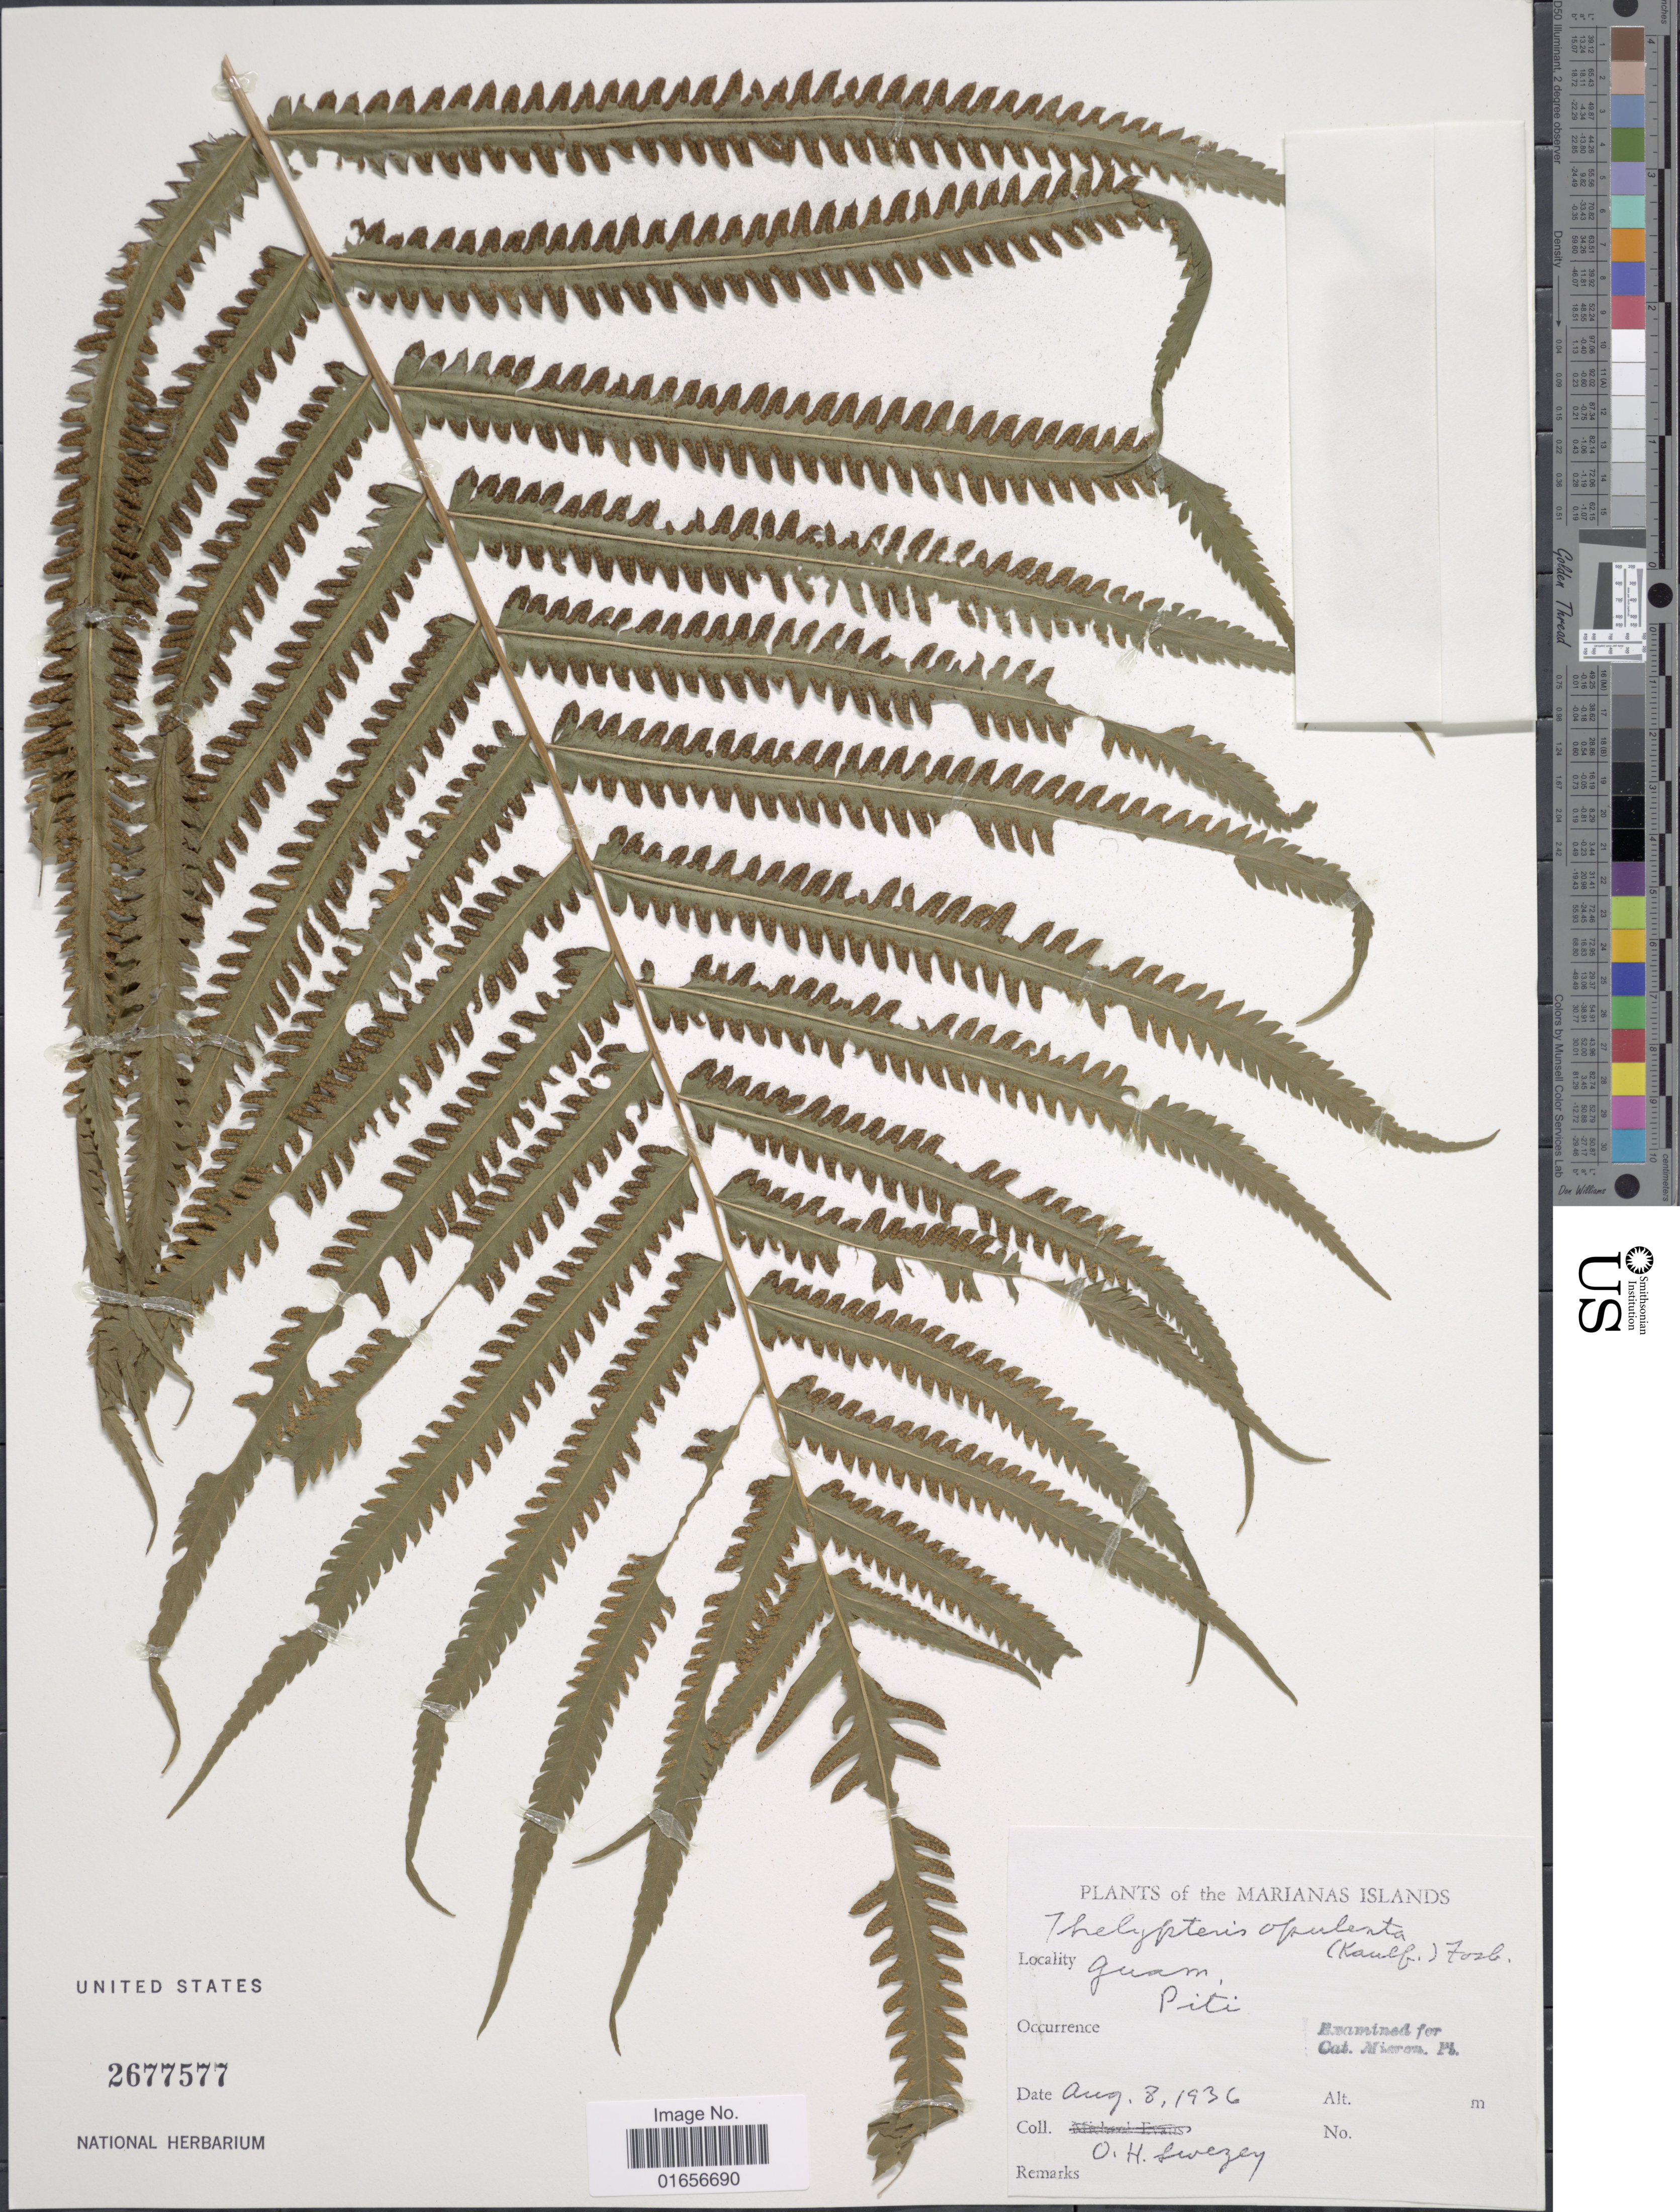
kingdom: Plantae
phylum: Tracheophyta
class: Polypodiopsida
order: Polypodiales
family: Thelypteridaceae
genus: Amphineuron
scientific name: Amphineuron opulentum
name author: (Kaulf.) Holttum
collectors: O. H. Swezey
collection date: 1936-08-08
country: Northern Mariana Islands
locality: The Marianas Islands, Guam, Piti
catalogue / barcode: US 2677577